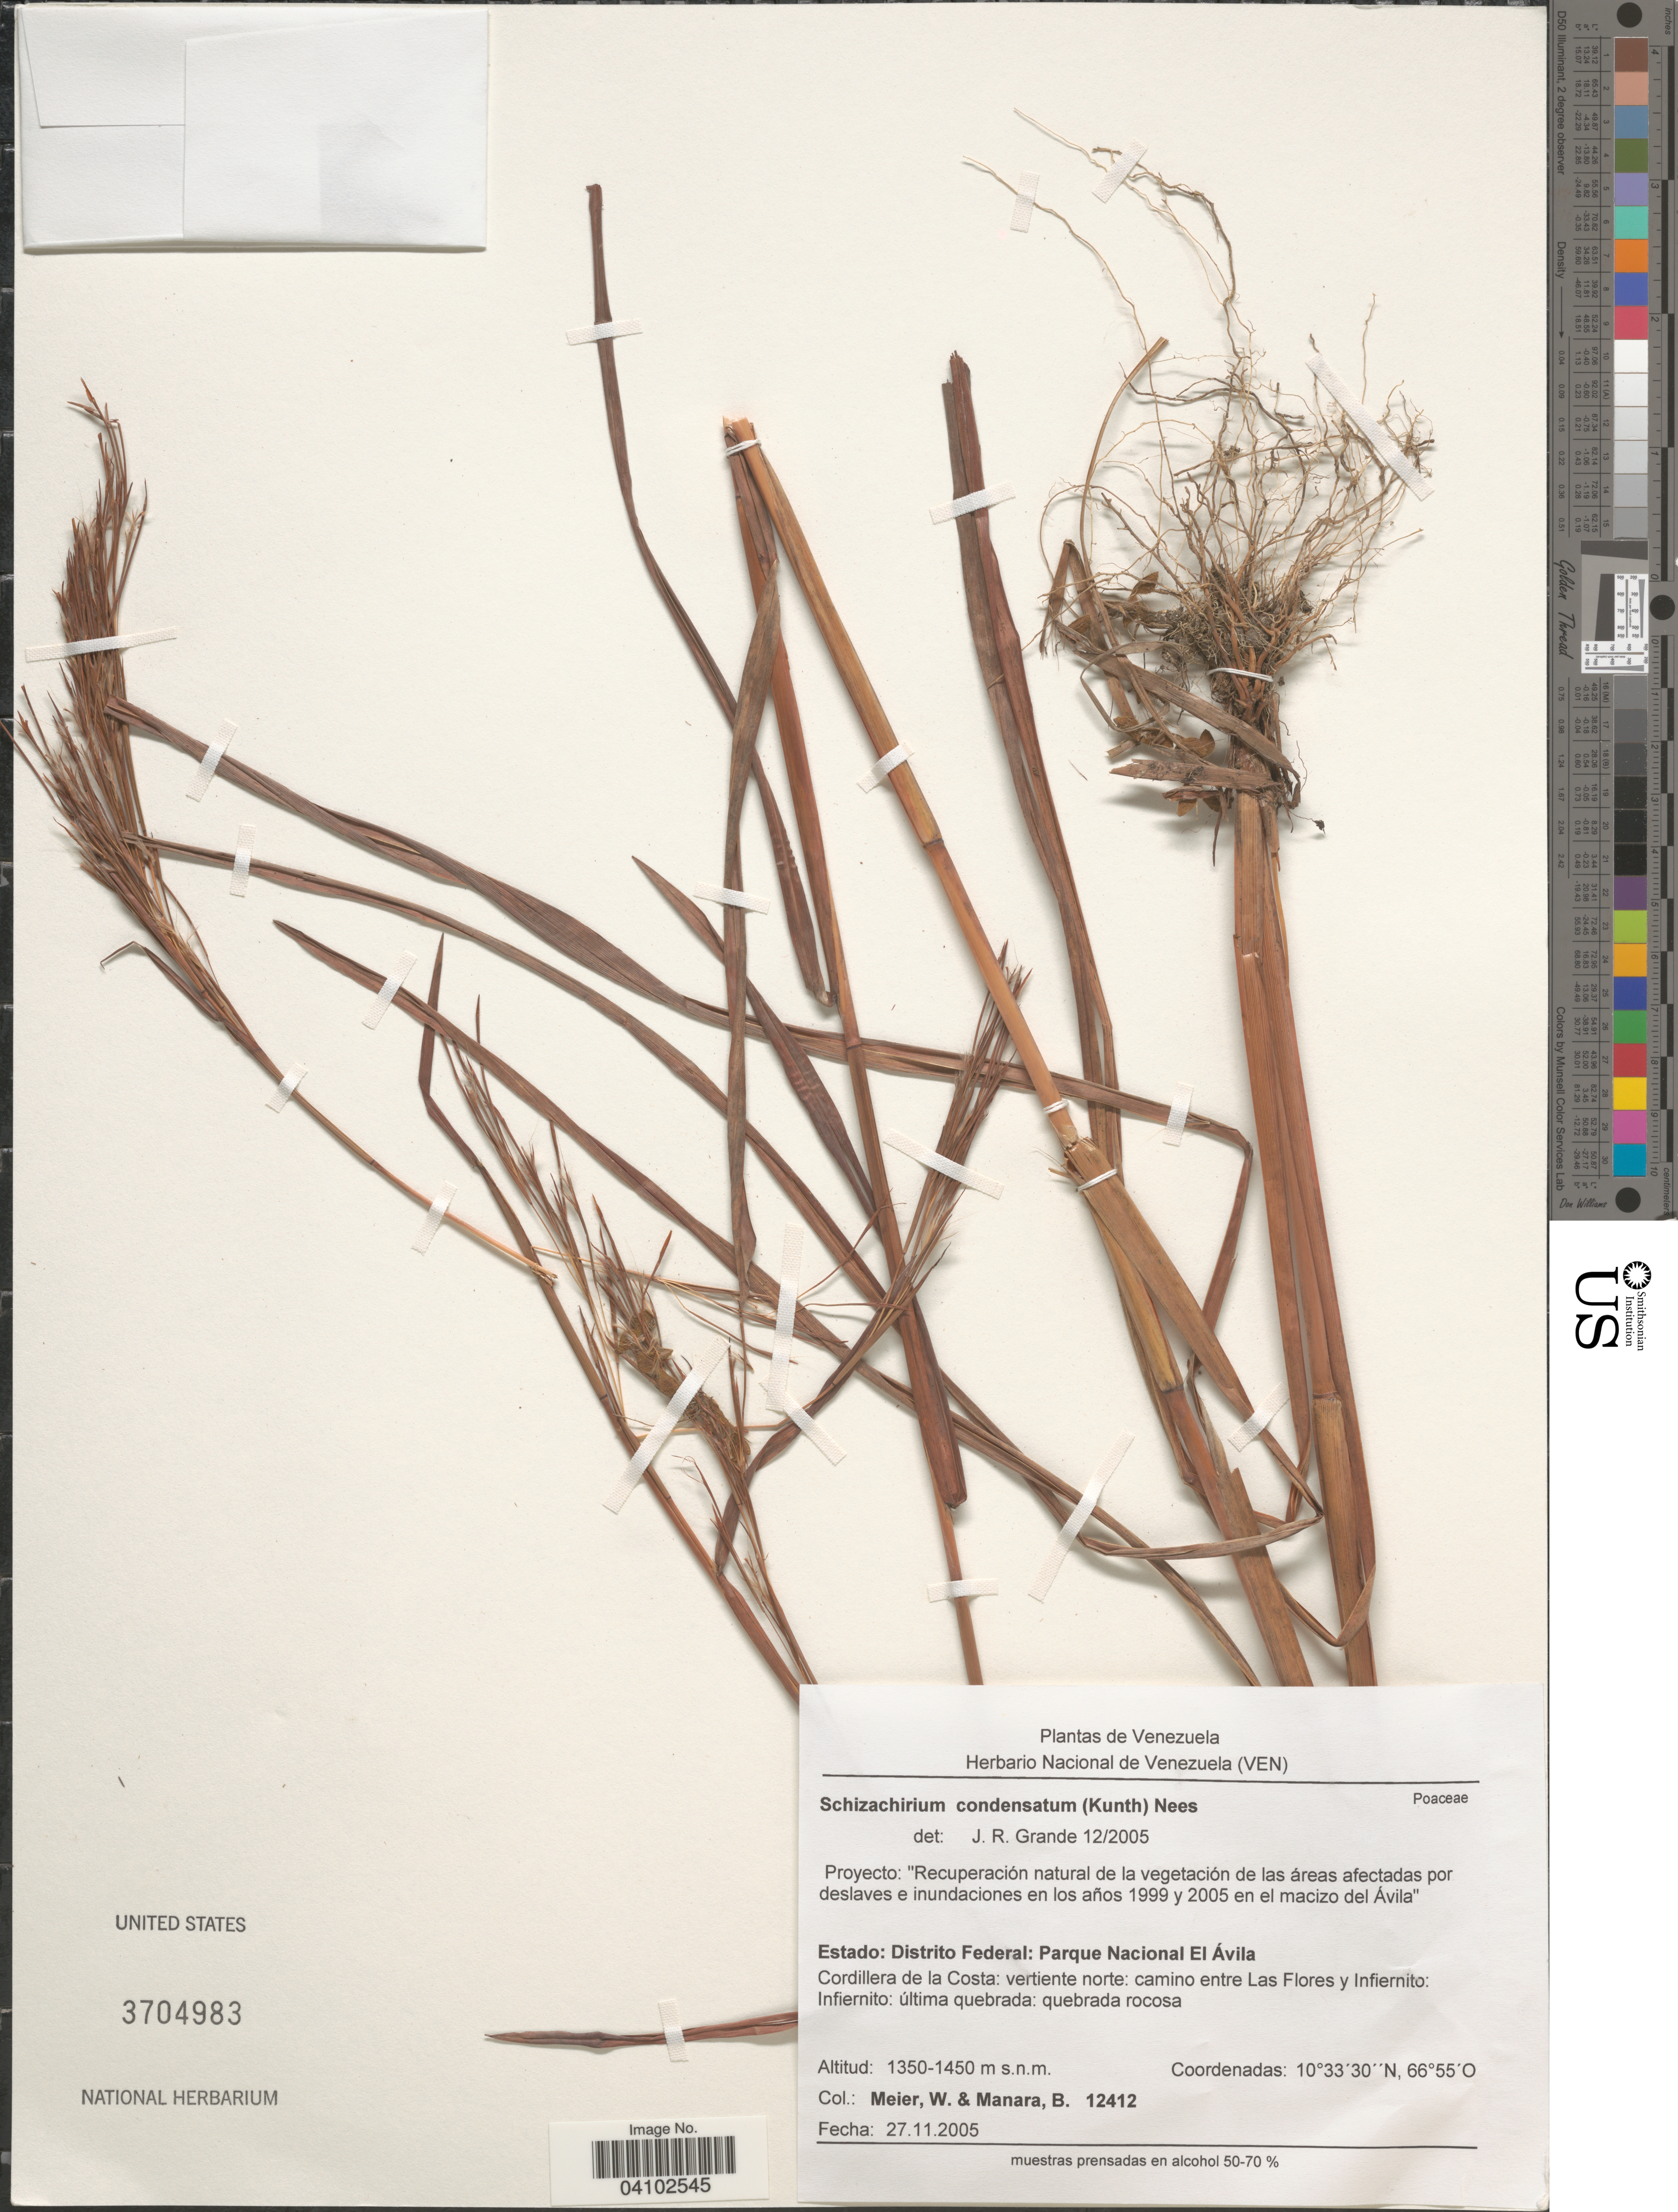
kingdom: Plantae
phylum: Tracheophyta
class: Liliopsida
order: Poales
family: Poaceae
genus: Schizachyrium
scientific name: Schizachyrium condensatum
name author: (Kunth) Nees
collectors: W. Meier & B. Manara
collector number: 12412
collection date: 2005-11-27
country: Venezuela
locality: Estado: Distrito Federal: Parque Nacional El Ávila. Cordillera de la Costa: vertiente norte: camino entre Las Flores y Infiernito.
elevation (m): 1350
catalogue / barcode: US 3704983